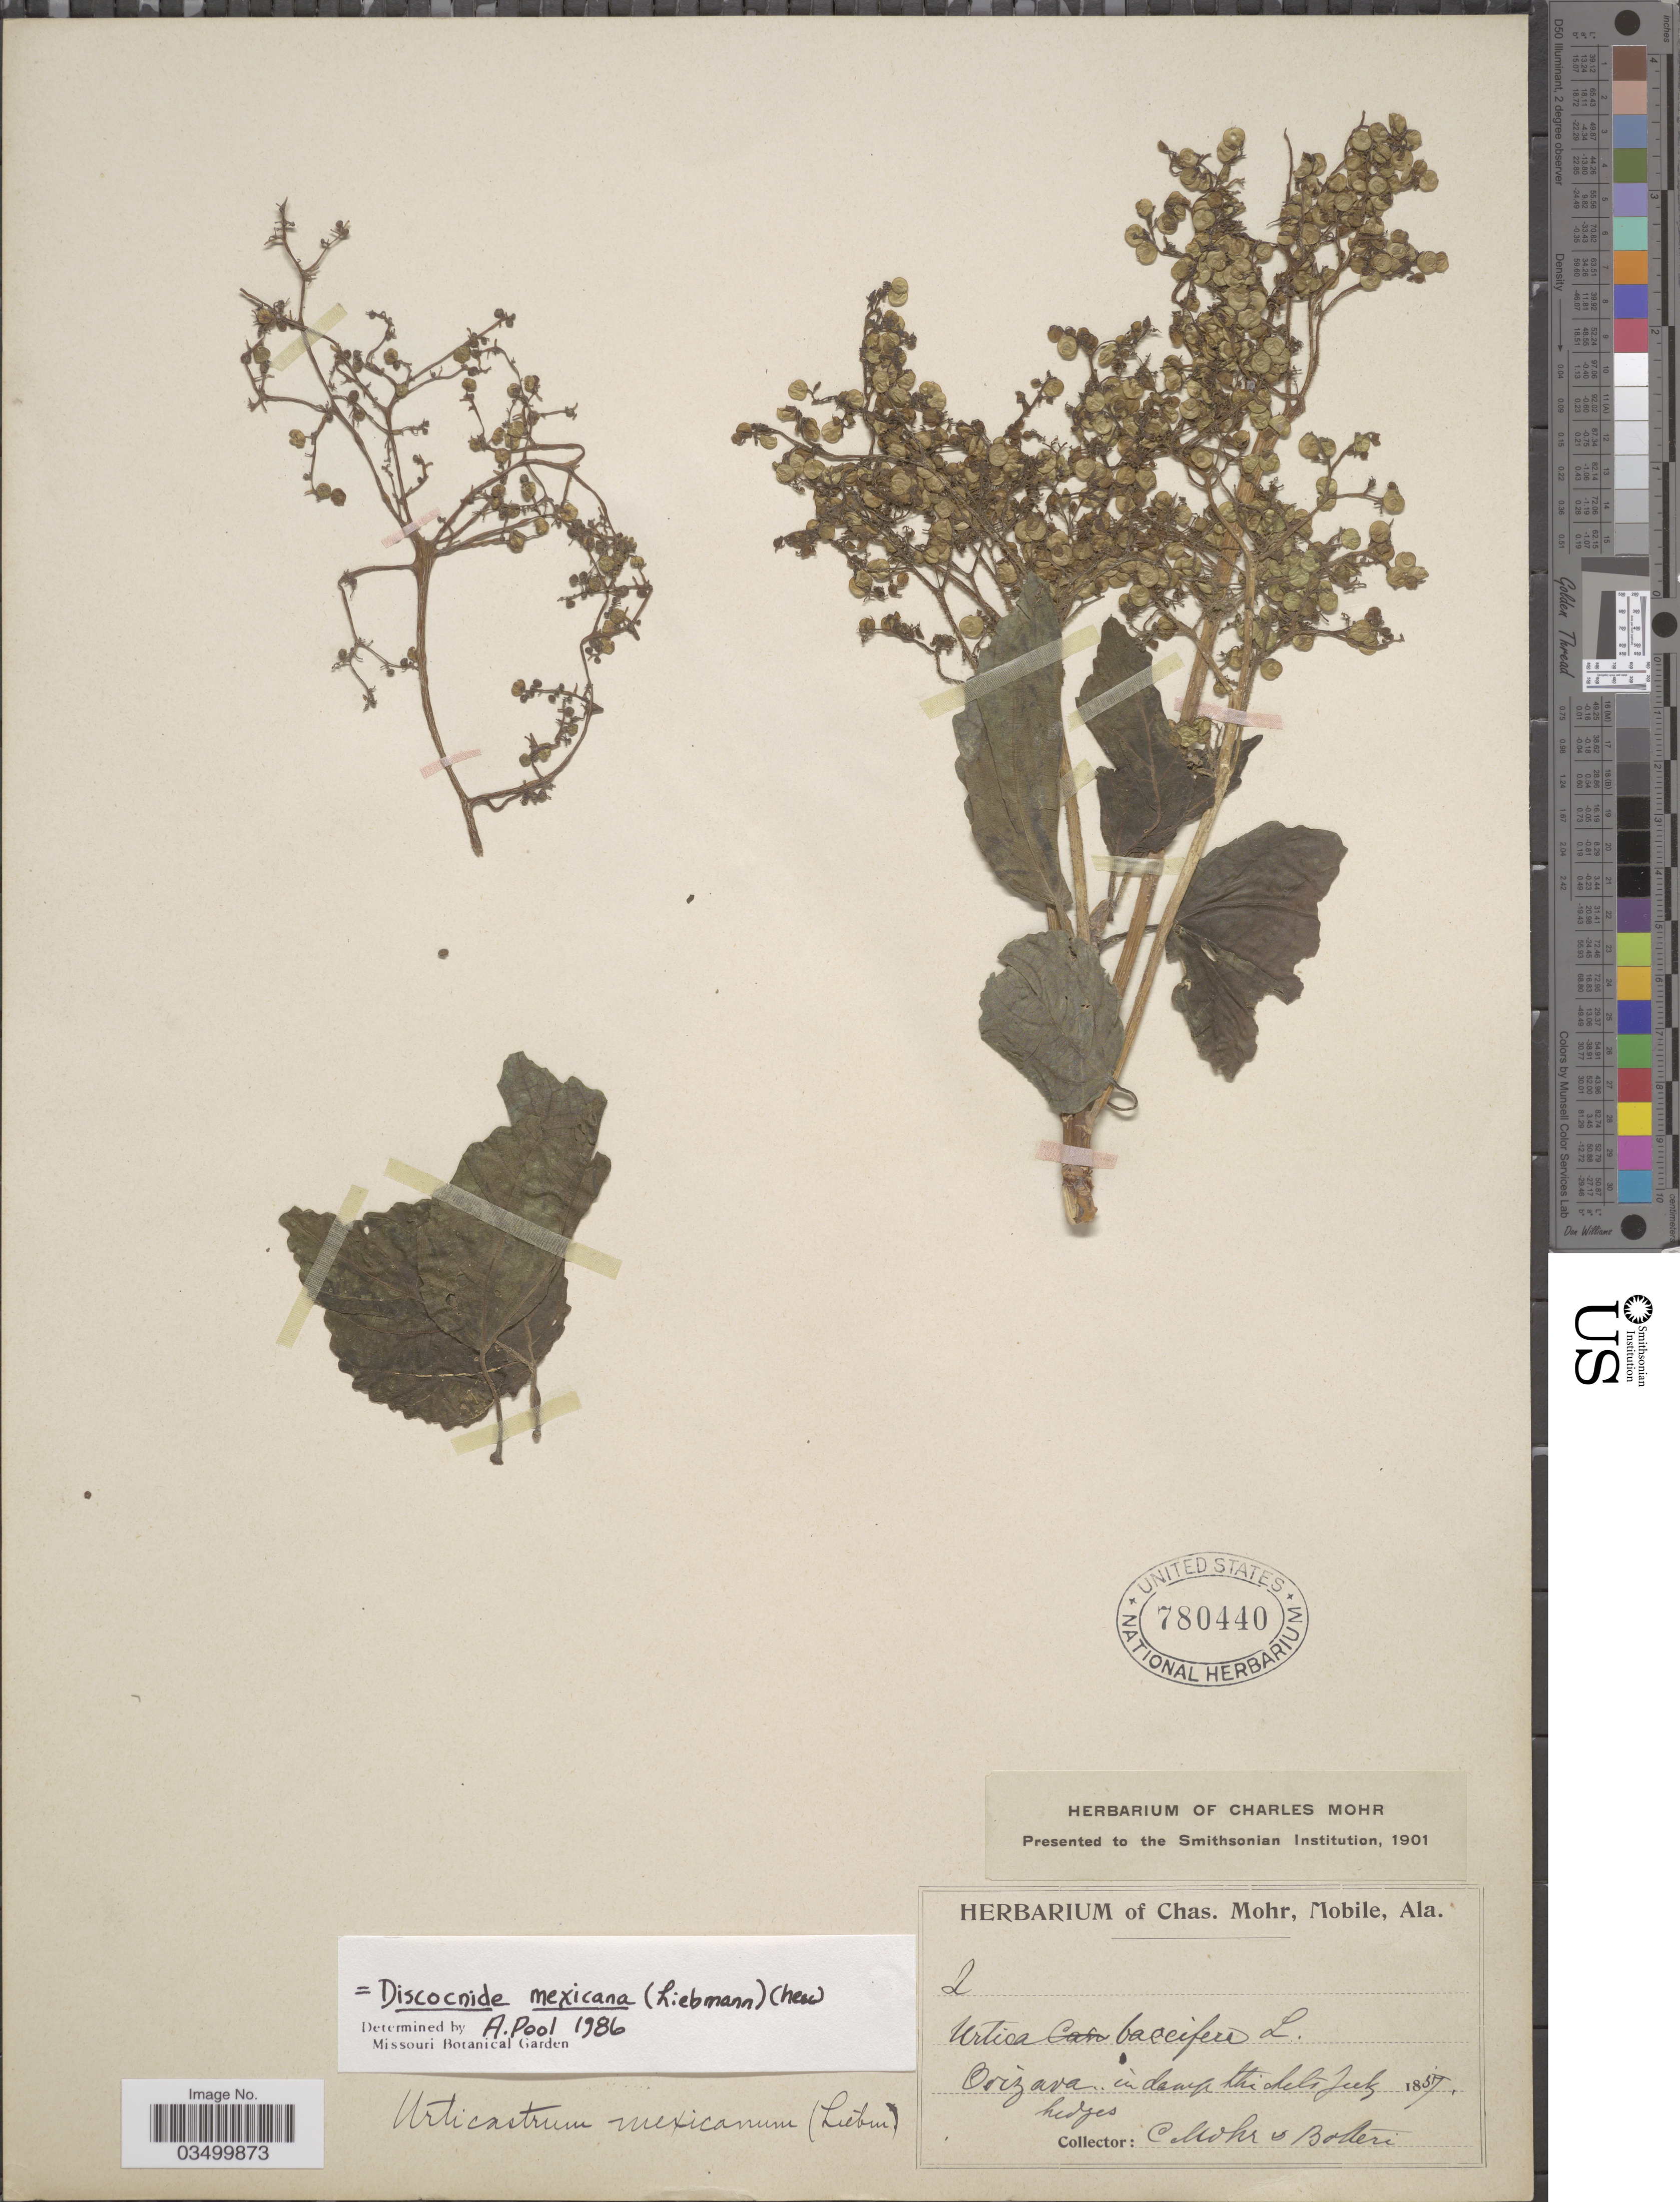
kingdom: Plantae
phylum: Tracheophyta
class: Magnoliopsida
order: Rosales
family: Urticaceae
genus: Discocnide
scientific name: Discocnide mexicana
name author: (Liebm.) Chew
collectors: Mohr, C. T. (herbarium) & -. Botteri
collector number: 2*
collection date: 1857-07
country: Mexico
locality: Orizava in damp thickets.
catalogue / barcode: US 780440